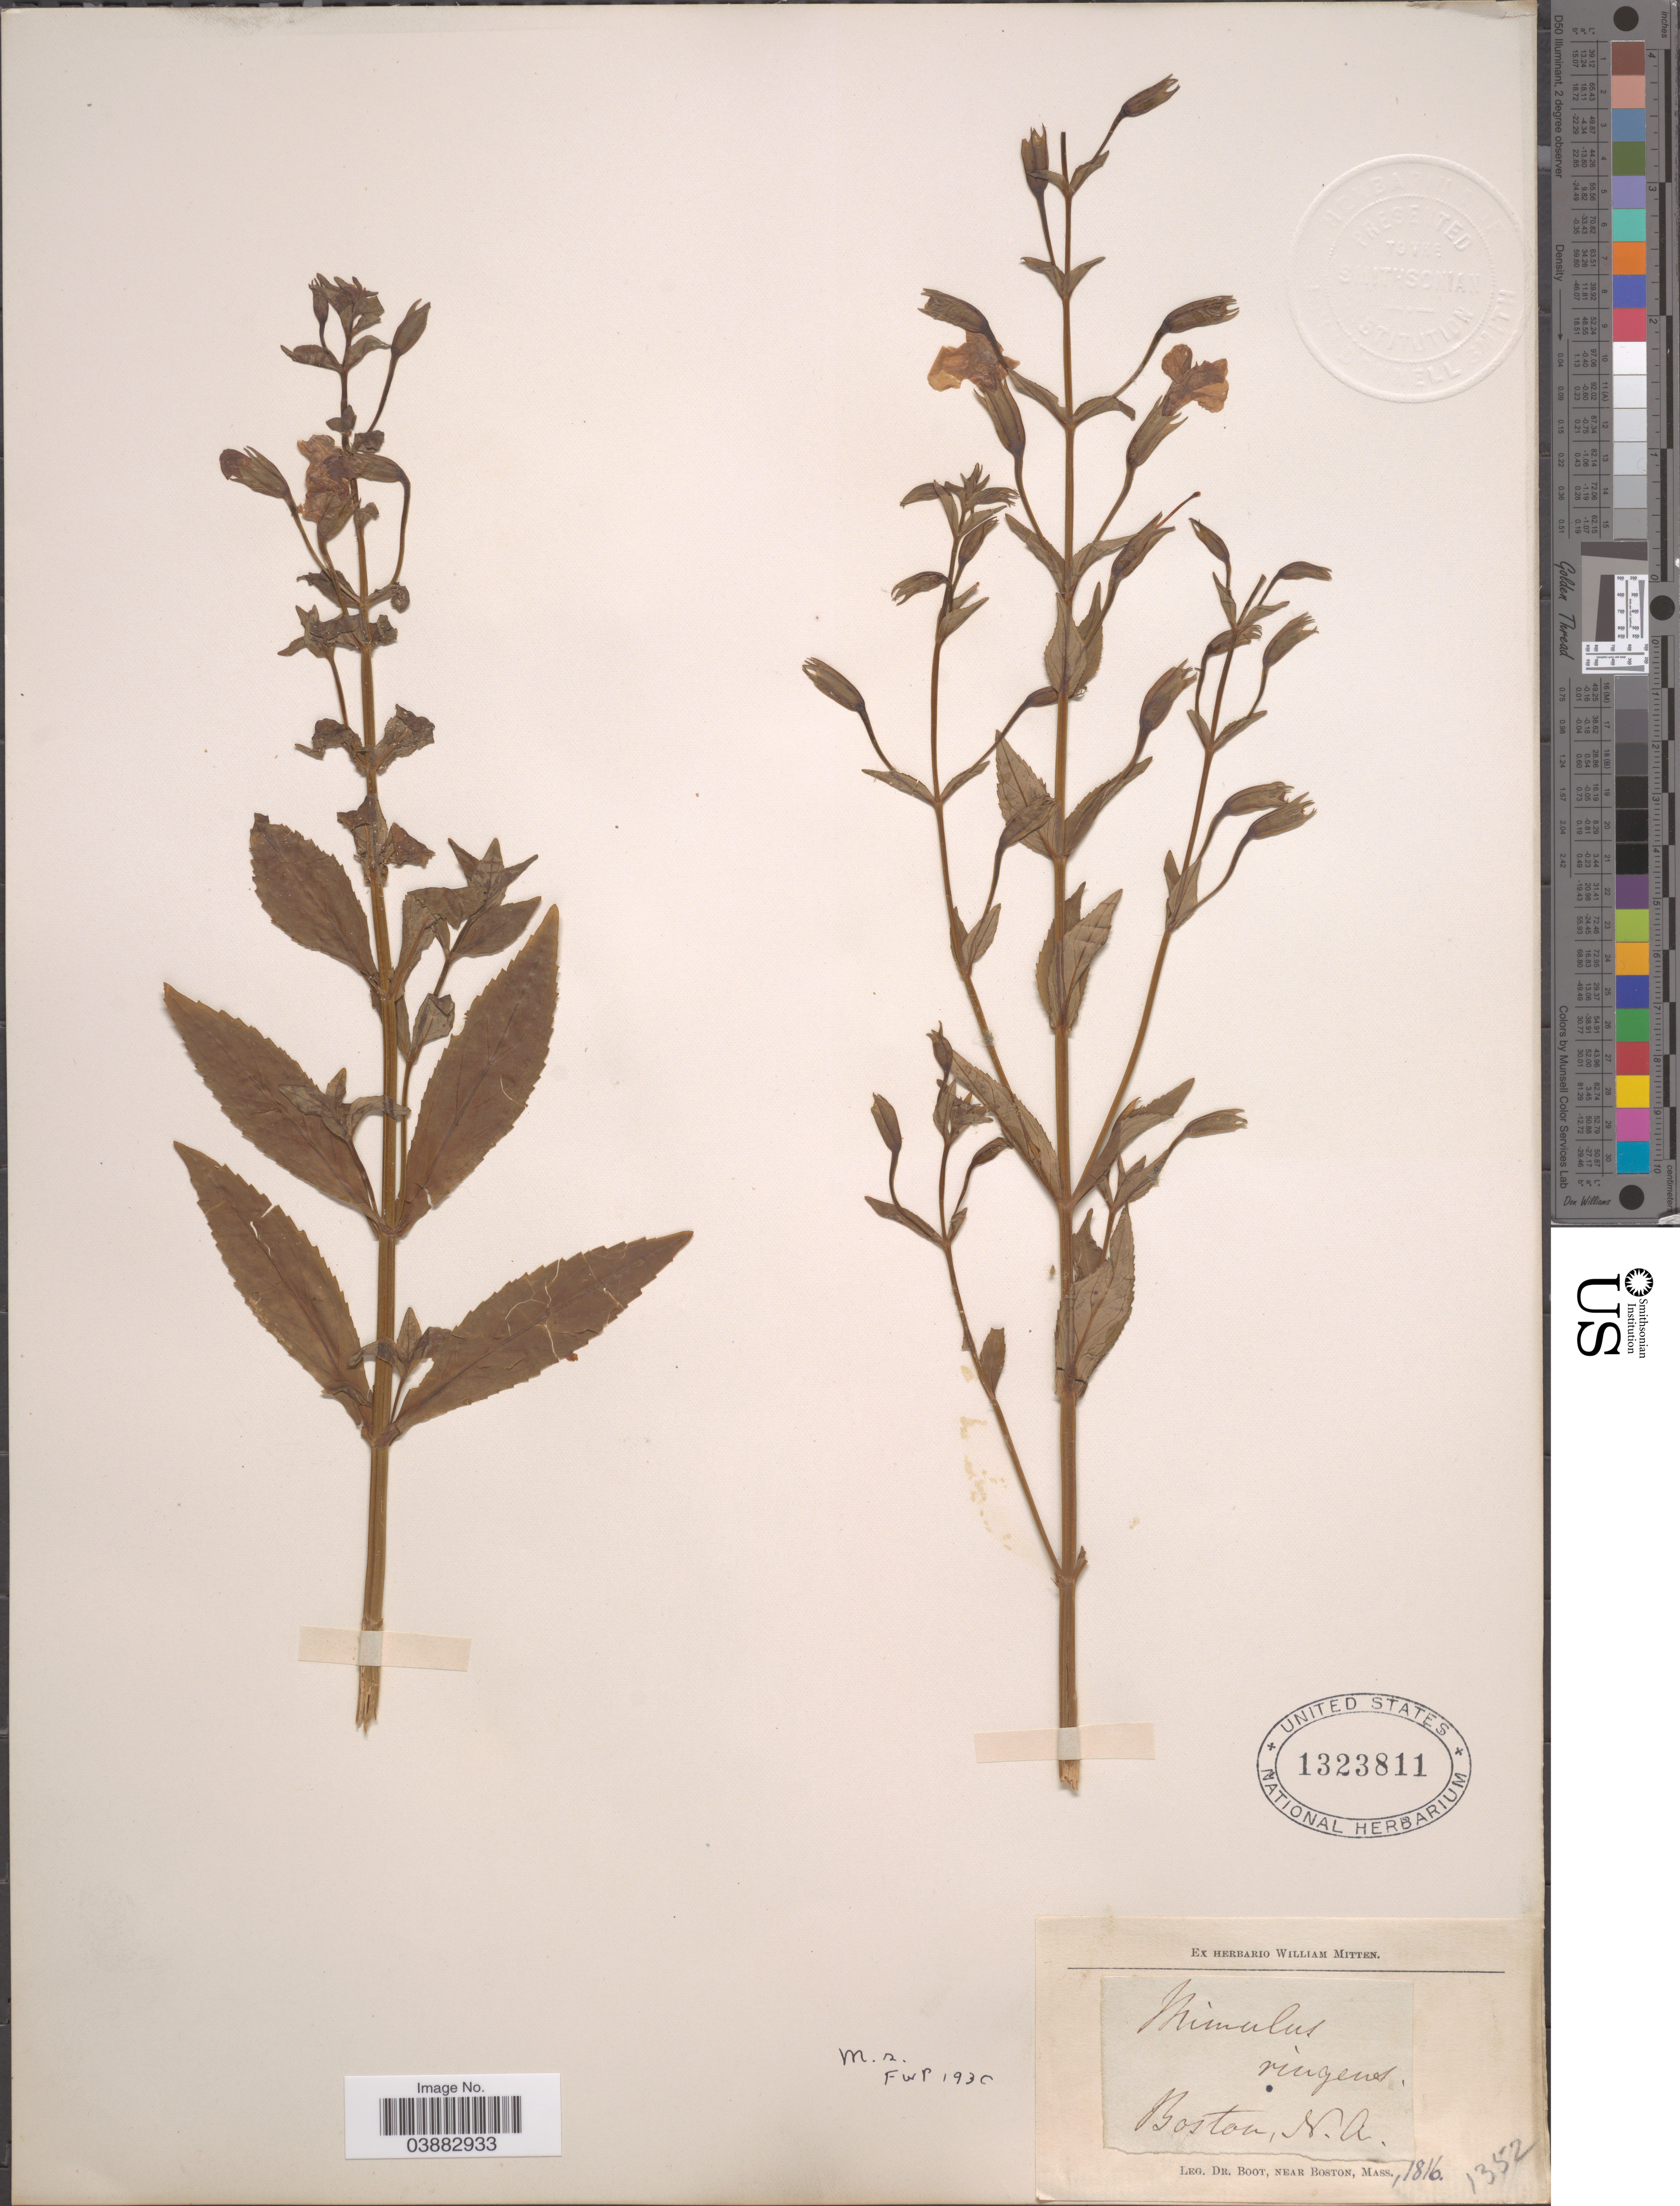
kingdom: Plantae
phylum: Tracheophyta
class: Magnoliopsida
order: Lamiales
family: Phrymaceae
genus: Mimulus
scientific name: Mimulus ringens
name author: L.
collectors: Boot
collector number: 1352?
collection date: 1816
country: United States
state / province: Massachusetts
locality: Boston, M. A. Near Boston.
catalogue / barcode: US 1323811